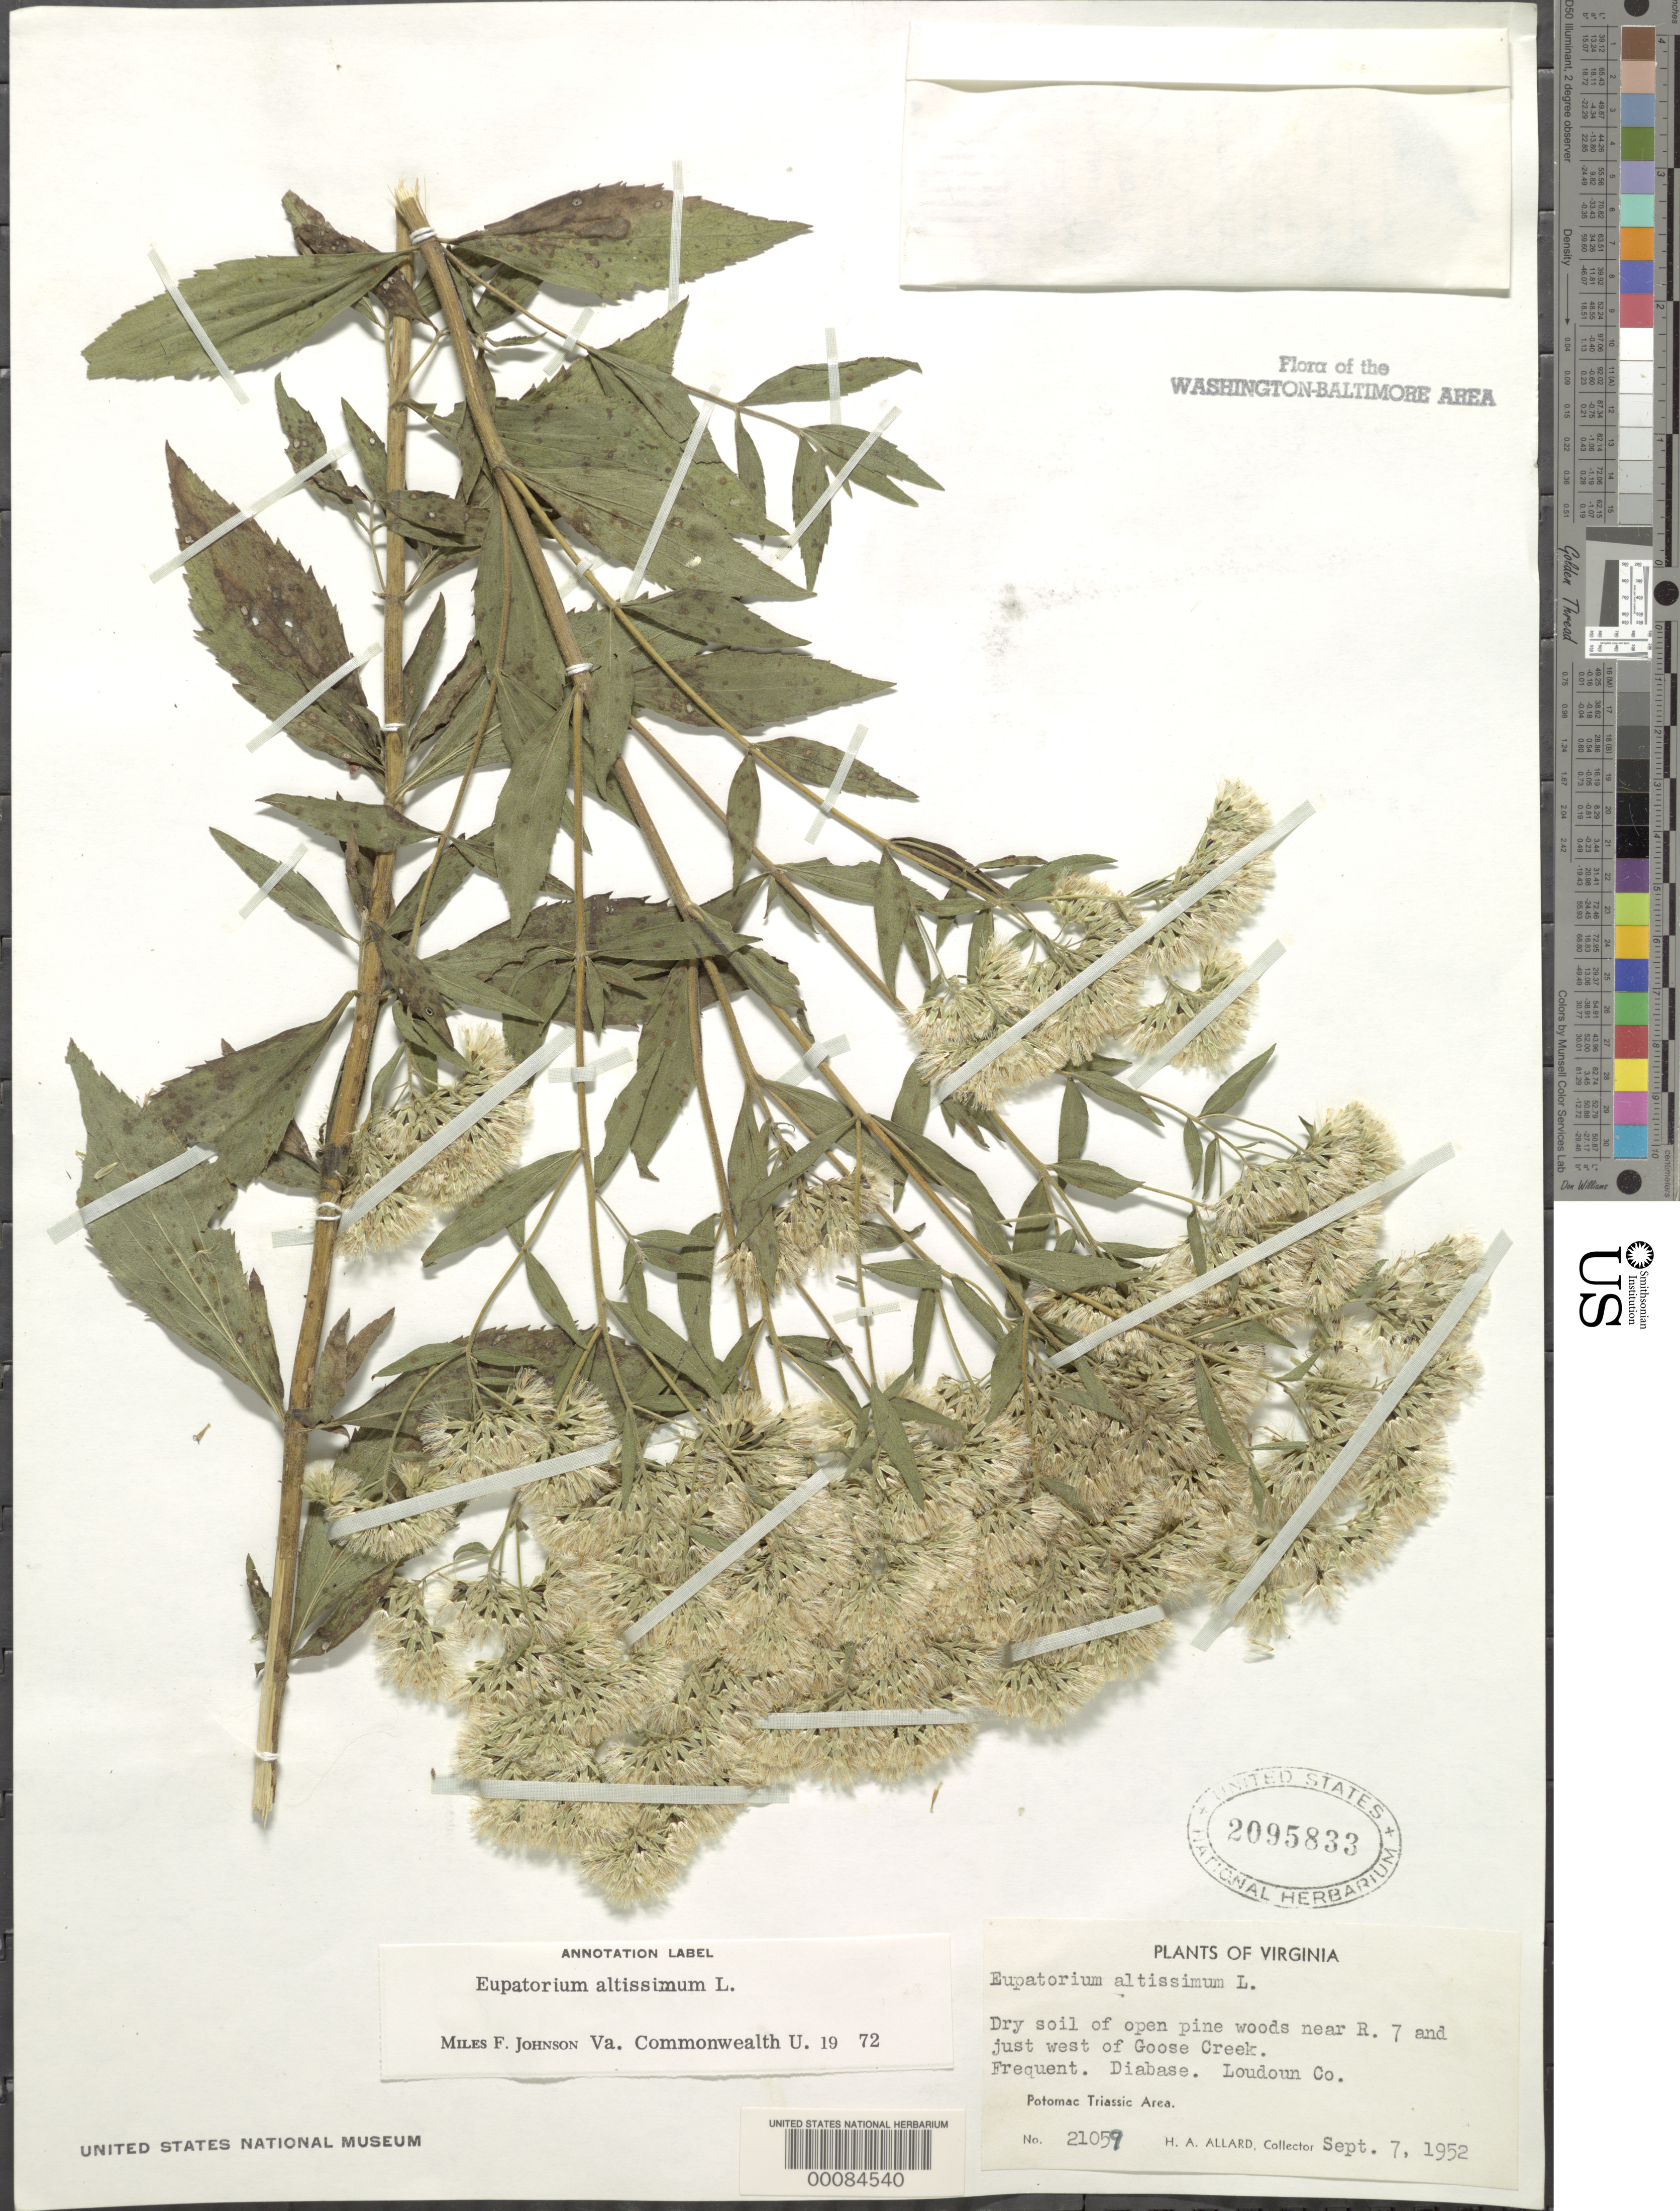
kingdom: Plantae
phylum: Tracheophyta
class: Magnoliopsida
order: Asterales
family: Asteraceae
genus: Eupatorium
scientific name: Eupatorium altissimum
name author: L.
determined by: Johnson, M. F.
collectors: H. A. Allard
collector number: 21059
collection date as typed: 07 Sep 1952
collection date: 1952-09-07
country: United States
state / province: Virginia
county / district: Loudoun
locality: West of Goose Creek near Route 7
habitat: Dry soil open pine woods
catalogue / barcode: US 2095833